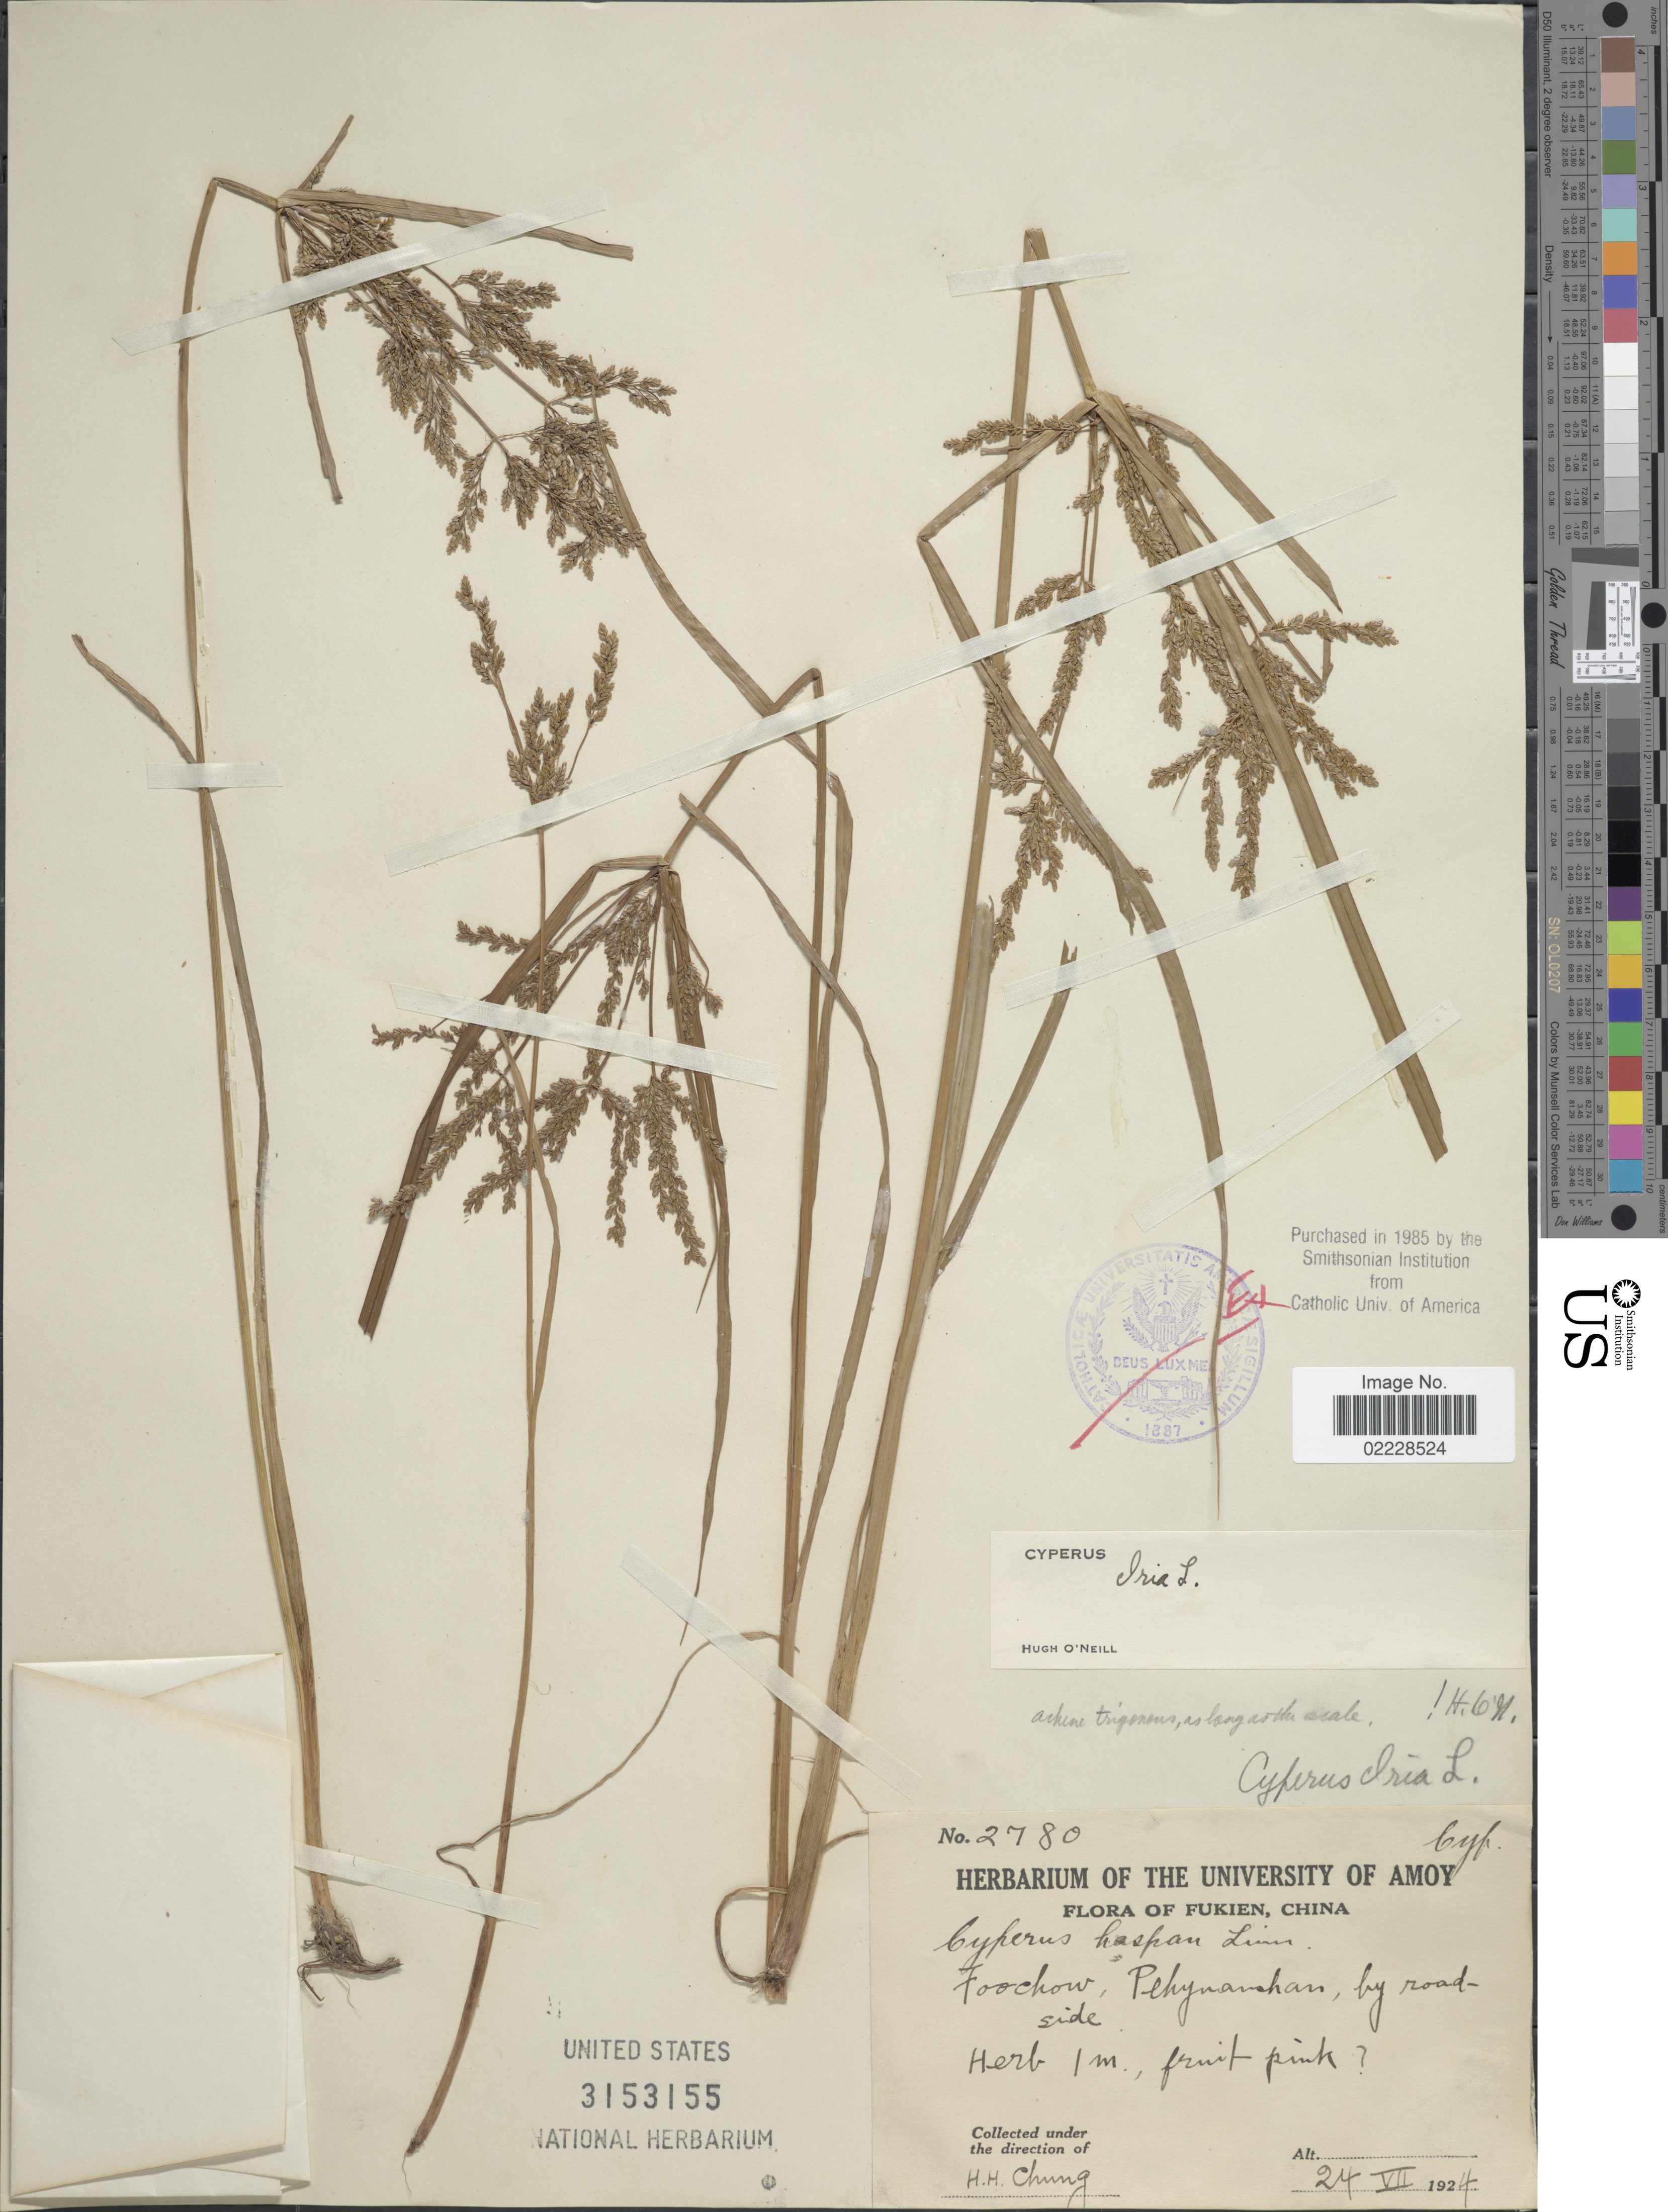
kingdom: Plantae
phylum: Tracheophyta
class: Liliopsida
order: Poales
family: Cyperaceae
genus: Cyperus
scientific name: Cyperus iria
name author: L.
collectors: H. Chung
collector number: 2780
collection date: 1924-07-24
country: China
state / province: Fujian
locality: Fukien, China, Foochow, Pehynanchan, by roadside.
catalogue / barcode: US 3153155